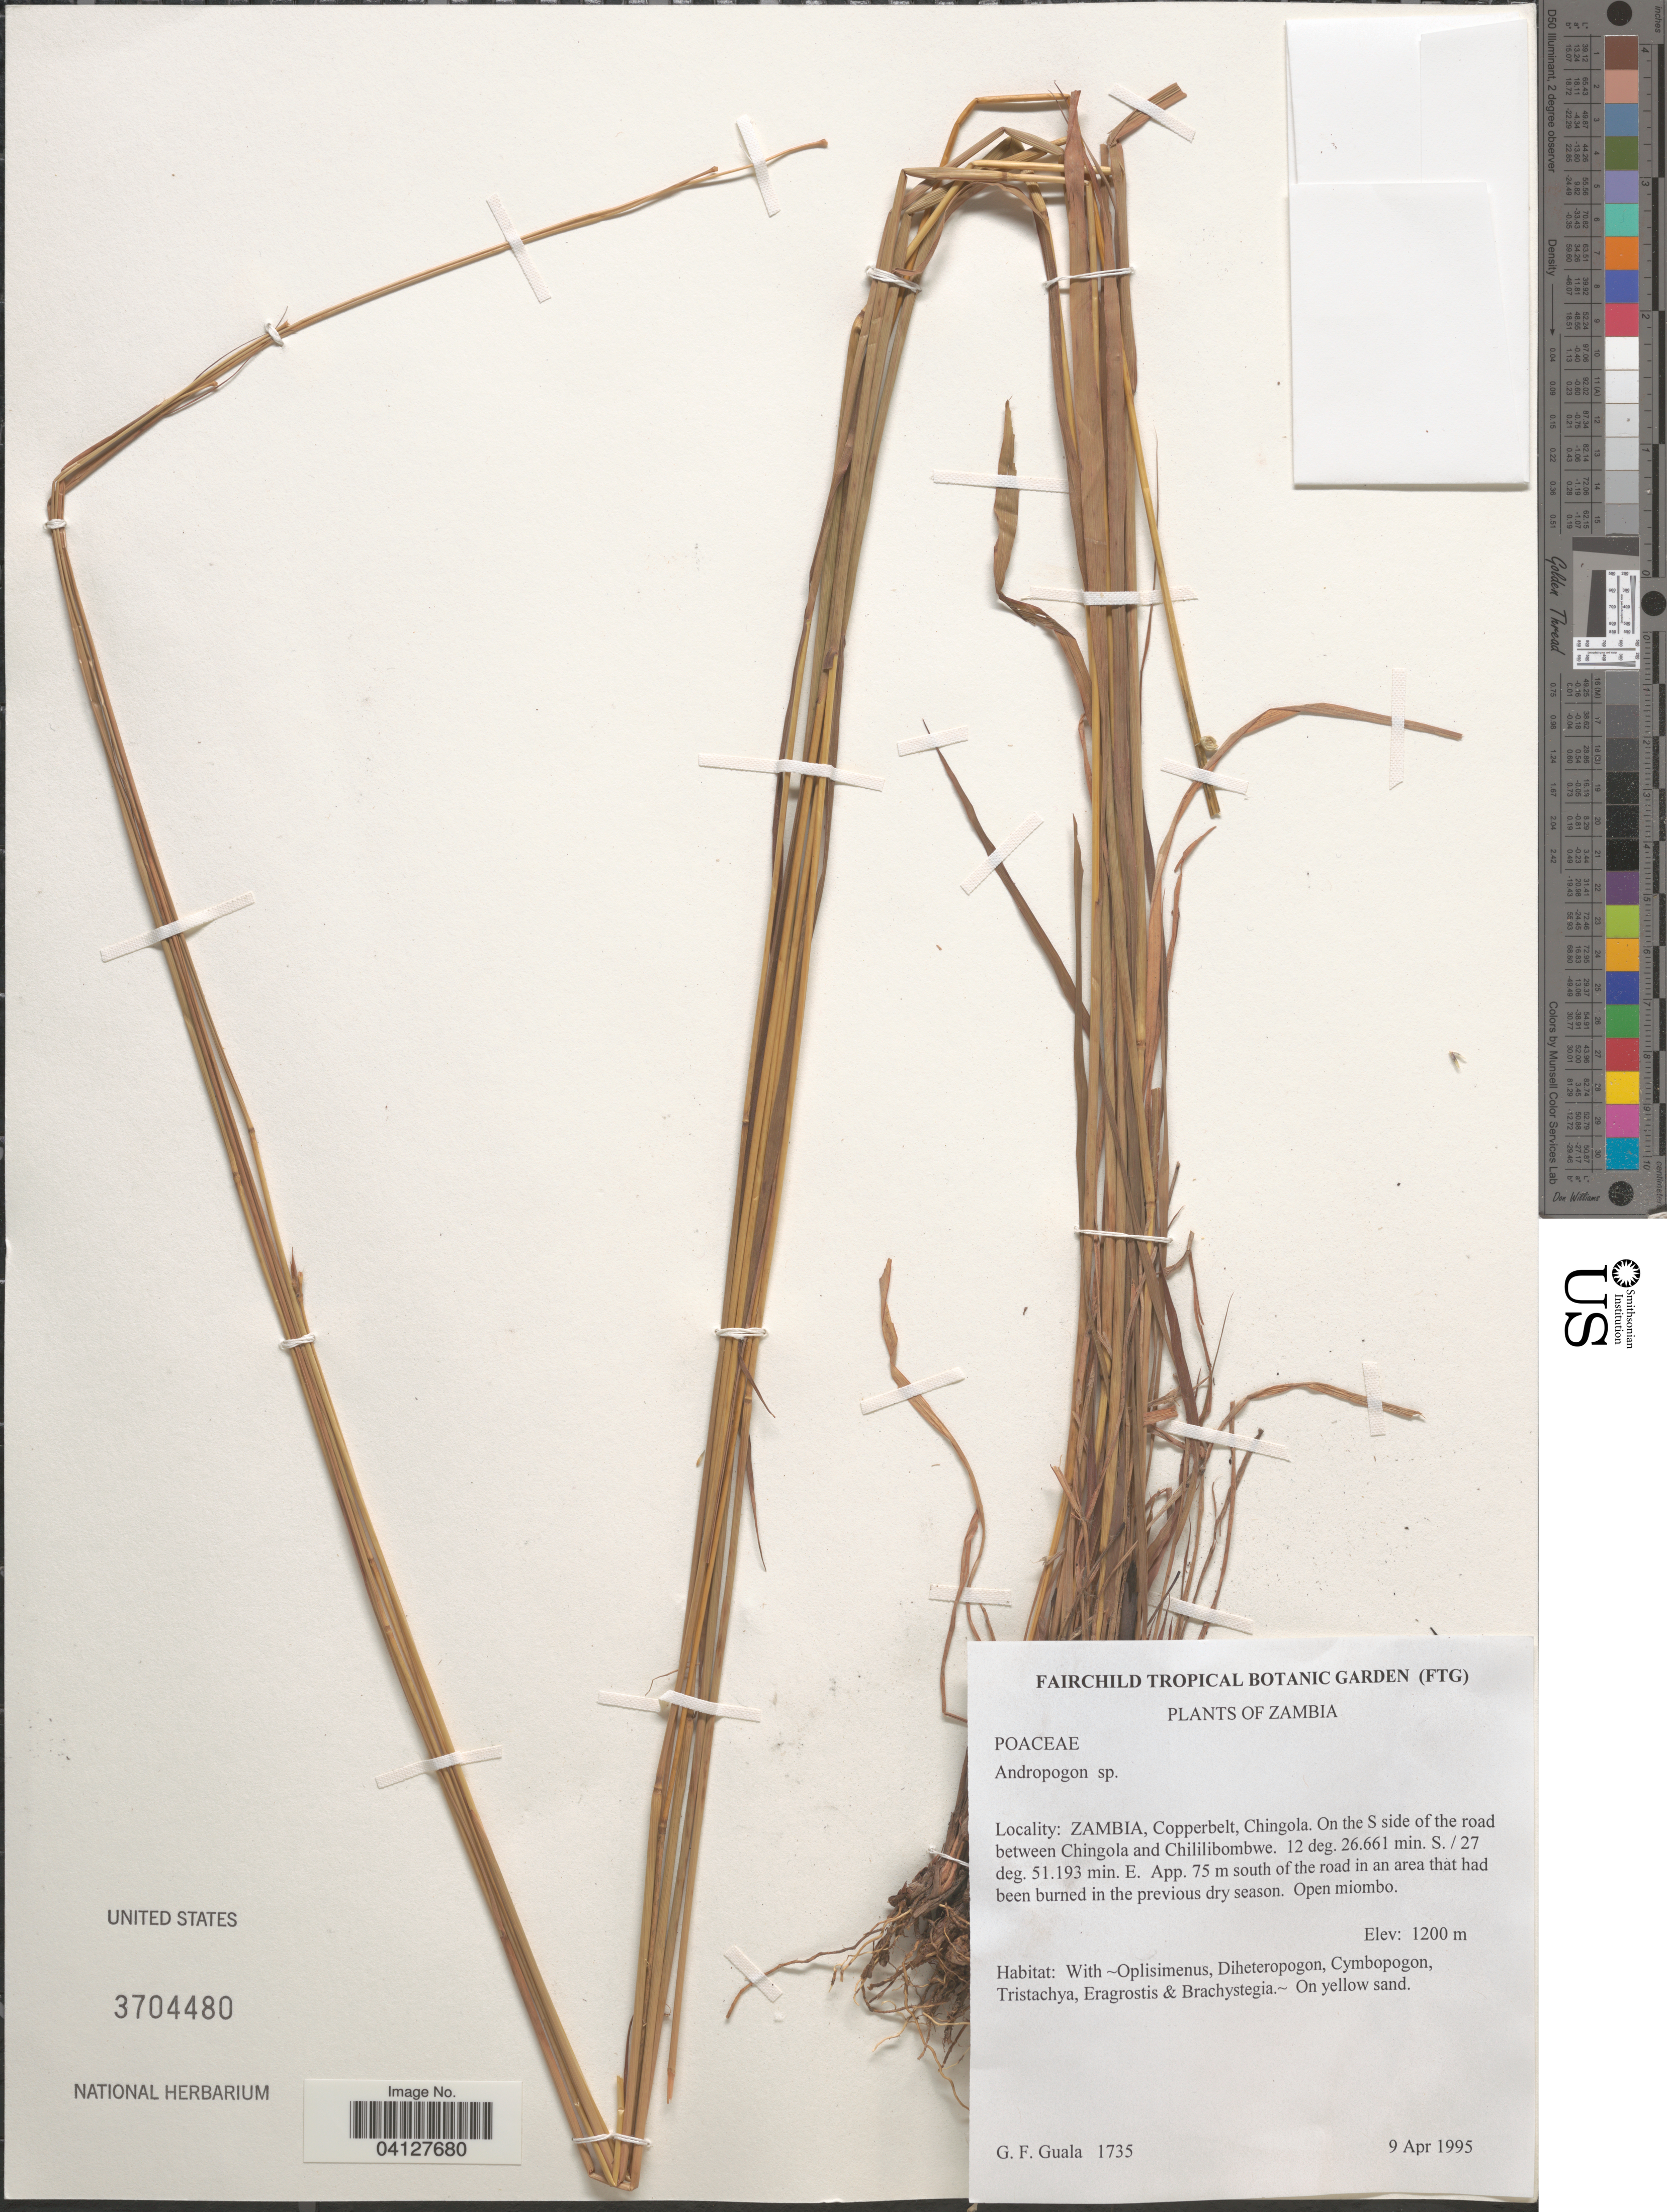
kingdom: Plantae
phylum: Tracheophyta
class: Liliopsida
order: Poales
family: Poaceae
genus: Andropogon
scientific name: Andropogon sp.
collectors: G. Guala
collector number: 1735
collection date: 1995-04-09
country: Zambia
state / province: Copperbelt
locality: Chingola. On the S side of the road between Chingola and Chililibombwe. App. 75 m south of the road in an area that had been burned in the previous dry season.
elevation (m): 1200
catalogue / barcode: US 3704480